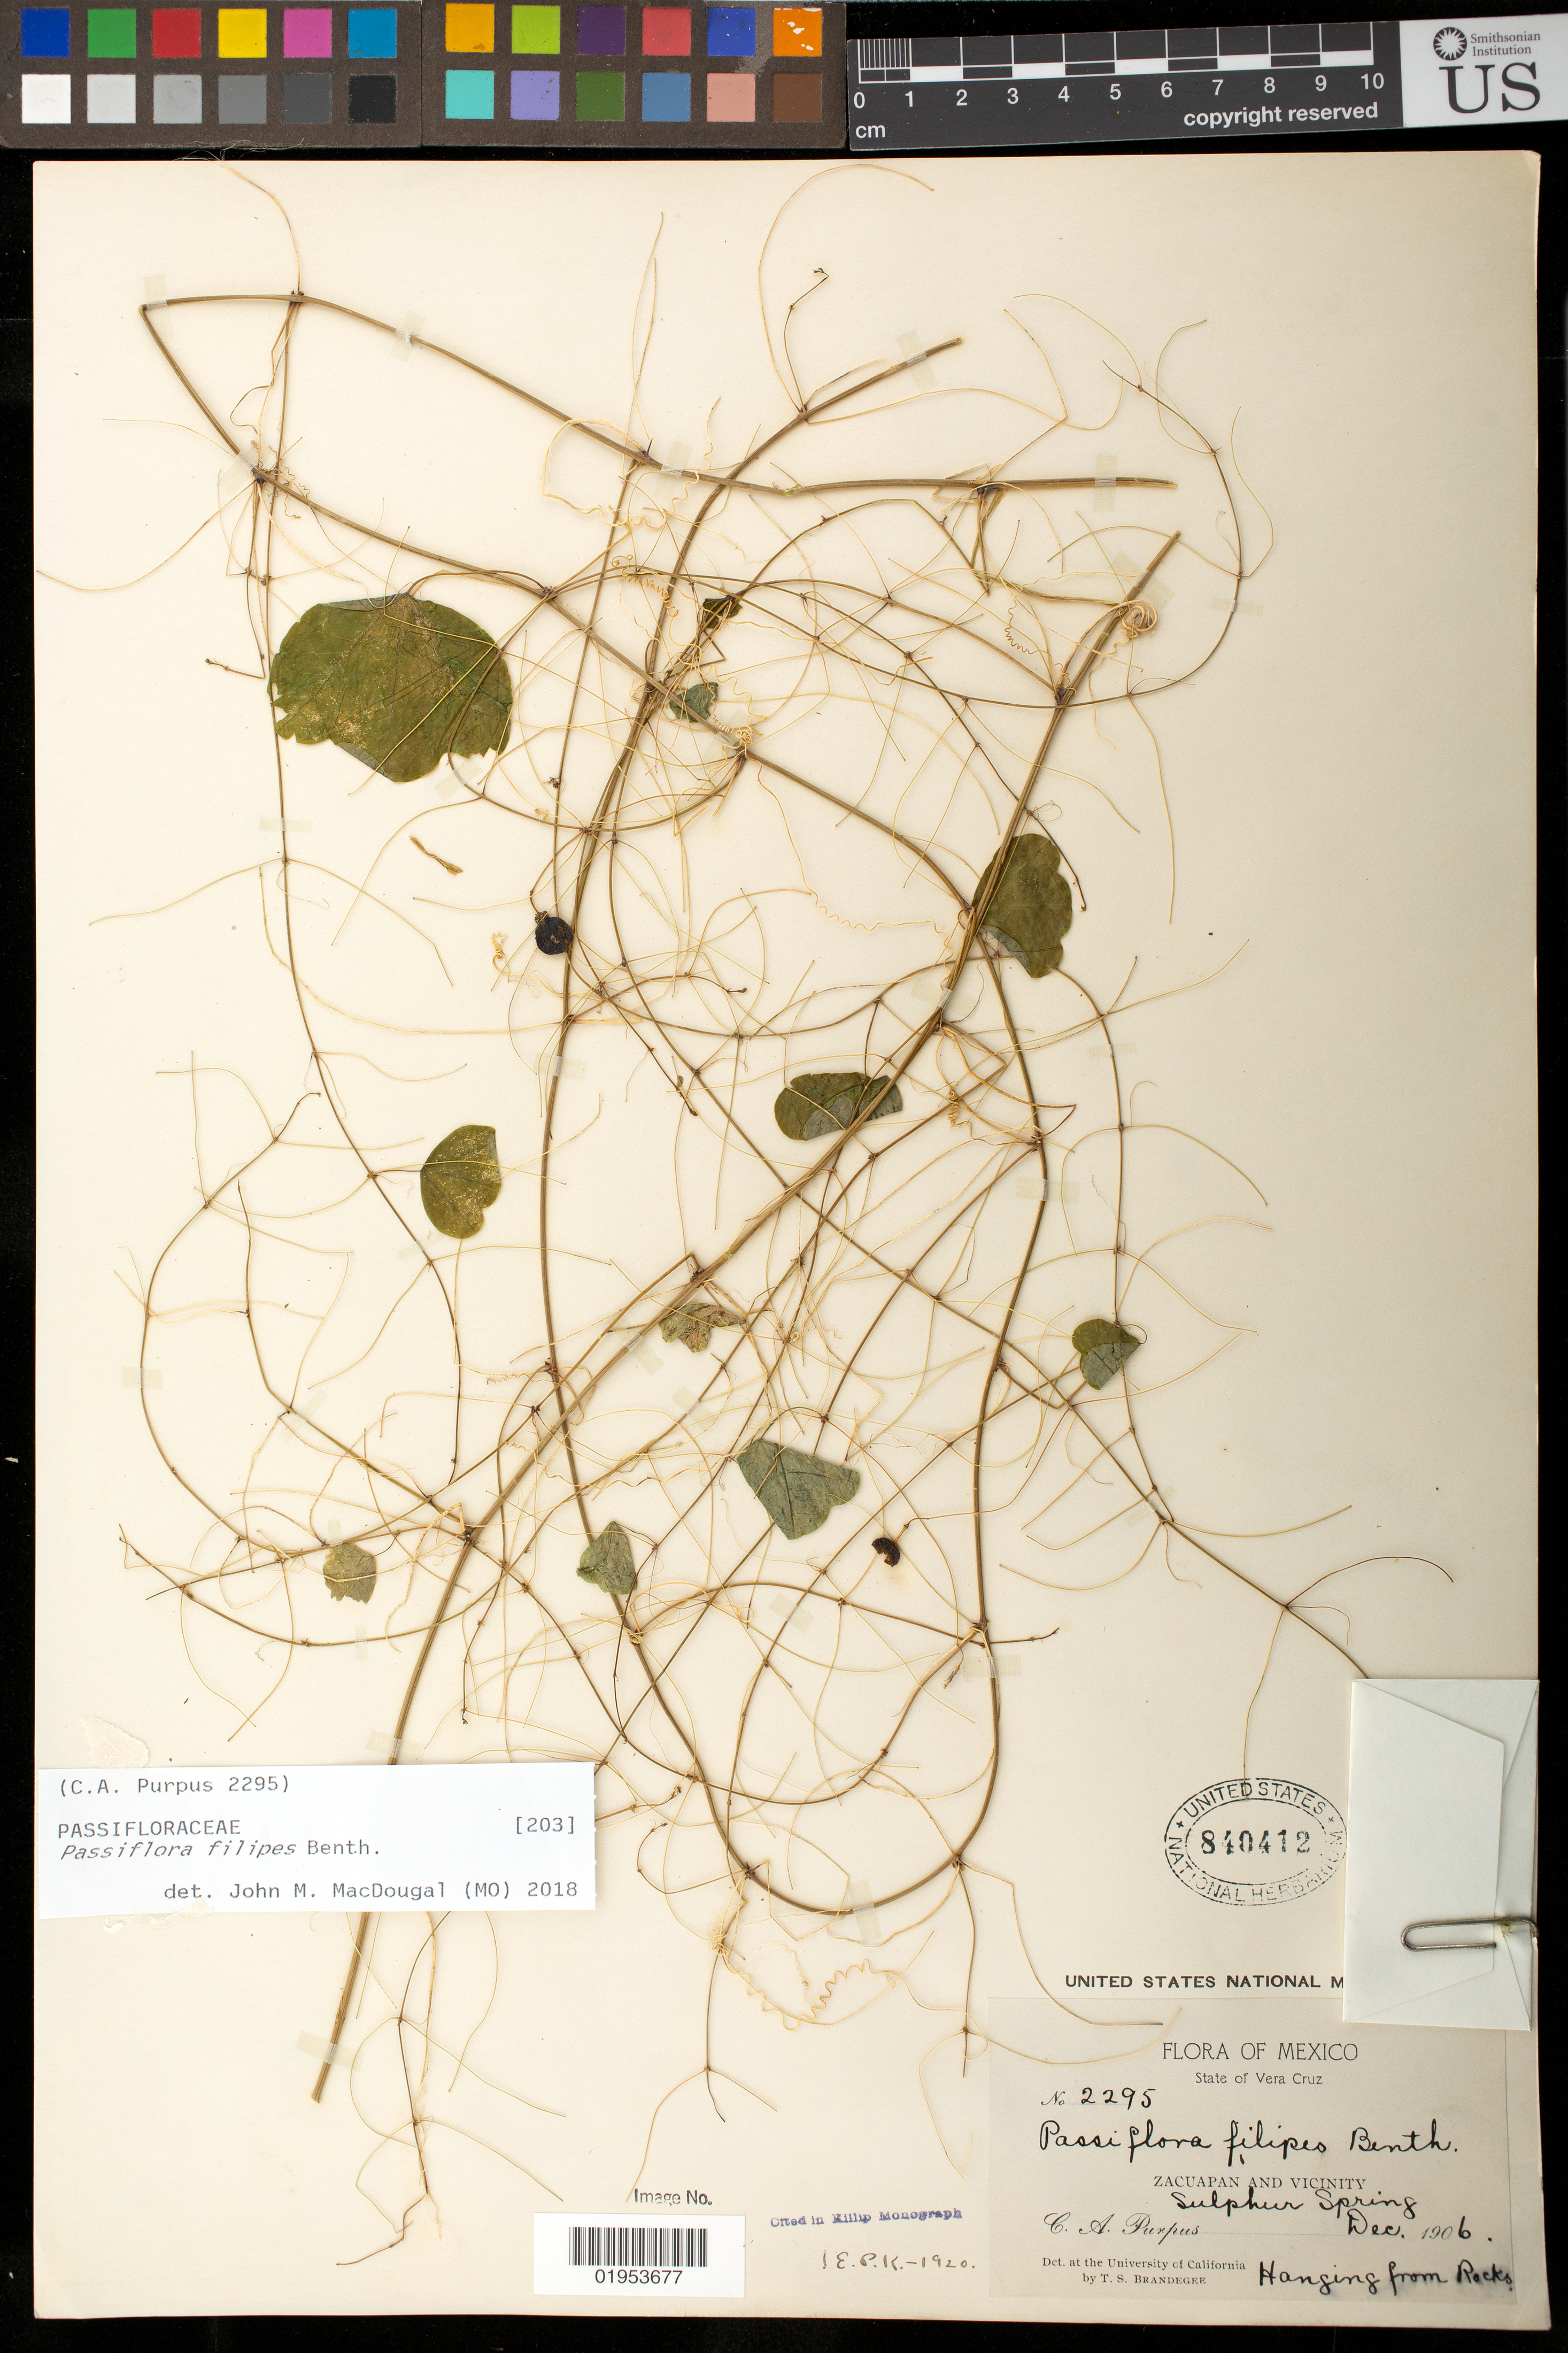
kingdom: Plantae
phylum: Tracheophyta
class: Magnoliopsida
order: Malpighiales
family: Passifloraceae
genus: Passiflora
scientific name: Passiflora filipes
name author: Benth.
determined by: MacDougal, John M.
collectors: C. A. Purpus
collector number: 2295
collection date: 1906-12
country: Mexico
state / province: Veracruz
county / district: Zacualpan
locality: Sulphur Spring, Zacaulpan and vicinity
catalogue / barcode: US 840412